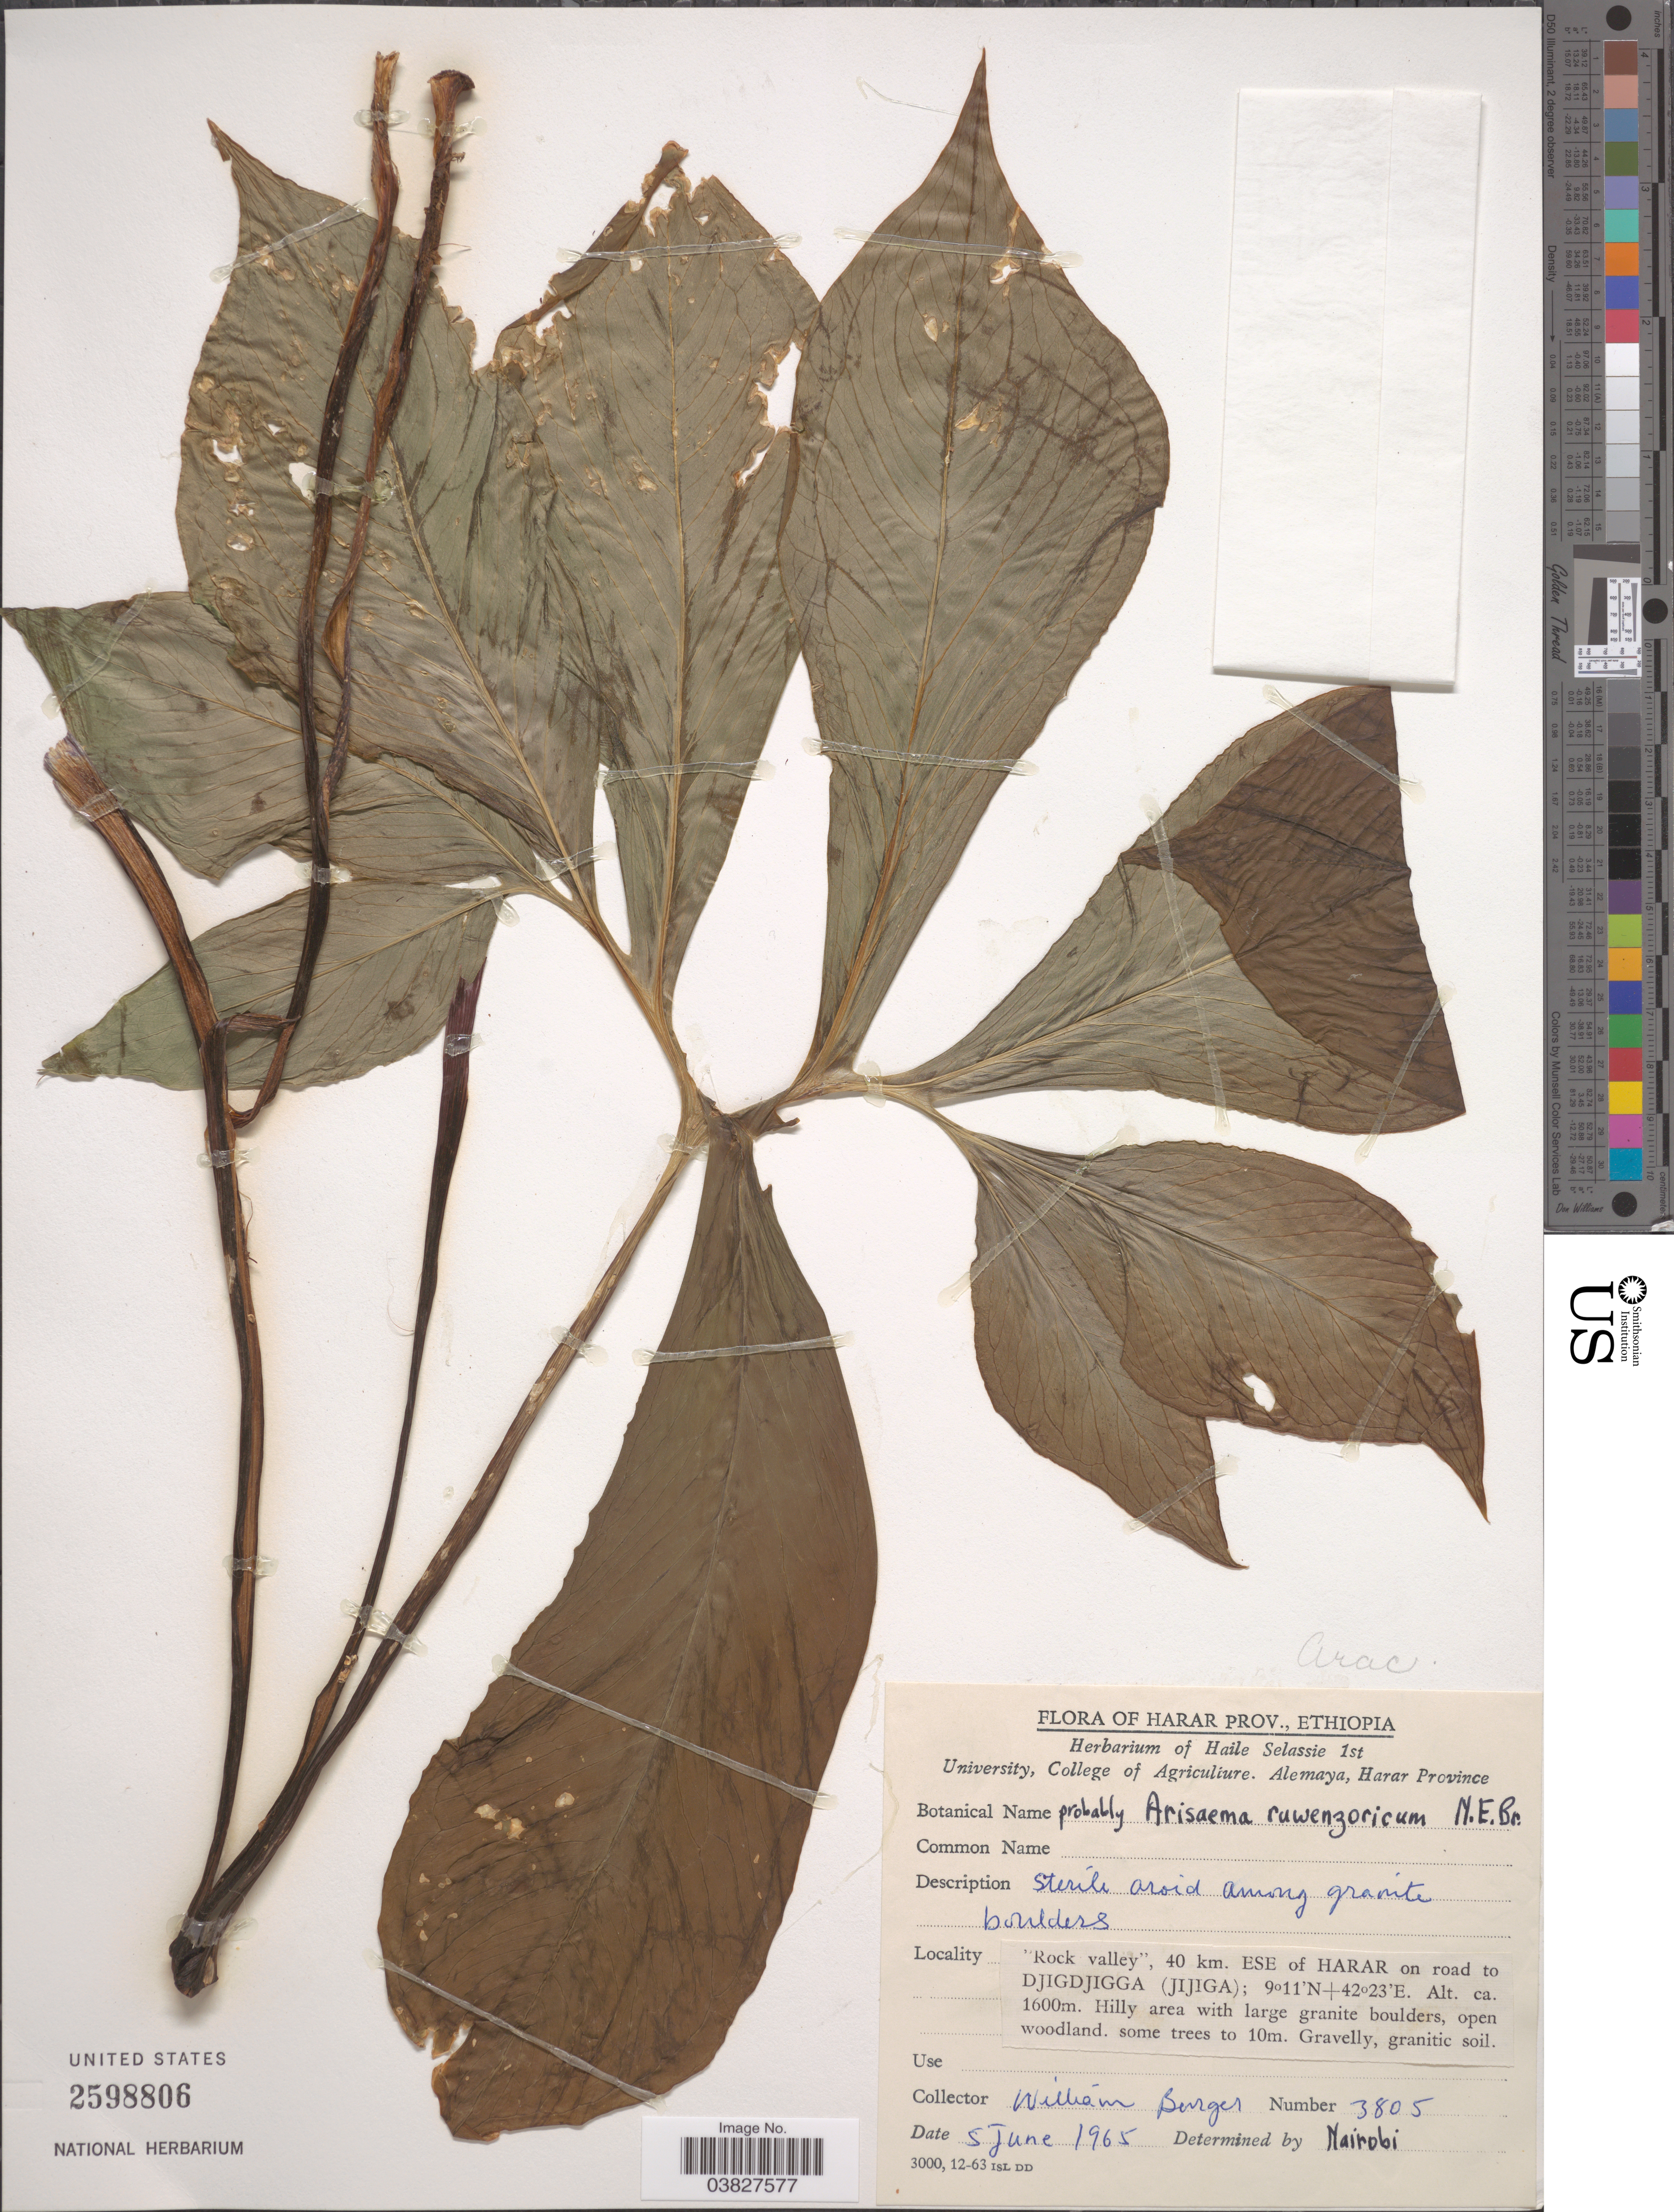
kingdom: Plantae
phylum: Tracheophyta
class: Liliopsida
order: Alismatales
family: Araceae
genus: Arisaema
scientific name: Arisaema ruwenzoricum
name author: N.E. Br.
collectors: W. Burger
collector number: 3805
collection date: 1965-06-05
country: Ethiopia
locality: Harar Prov., 'Rock valley', 40 km. ESE of Harar on road to Djigdjigga (Jijiga).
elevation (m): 1600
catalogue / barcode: US 2598806